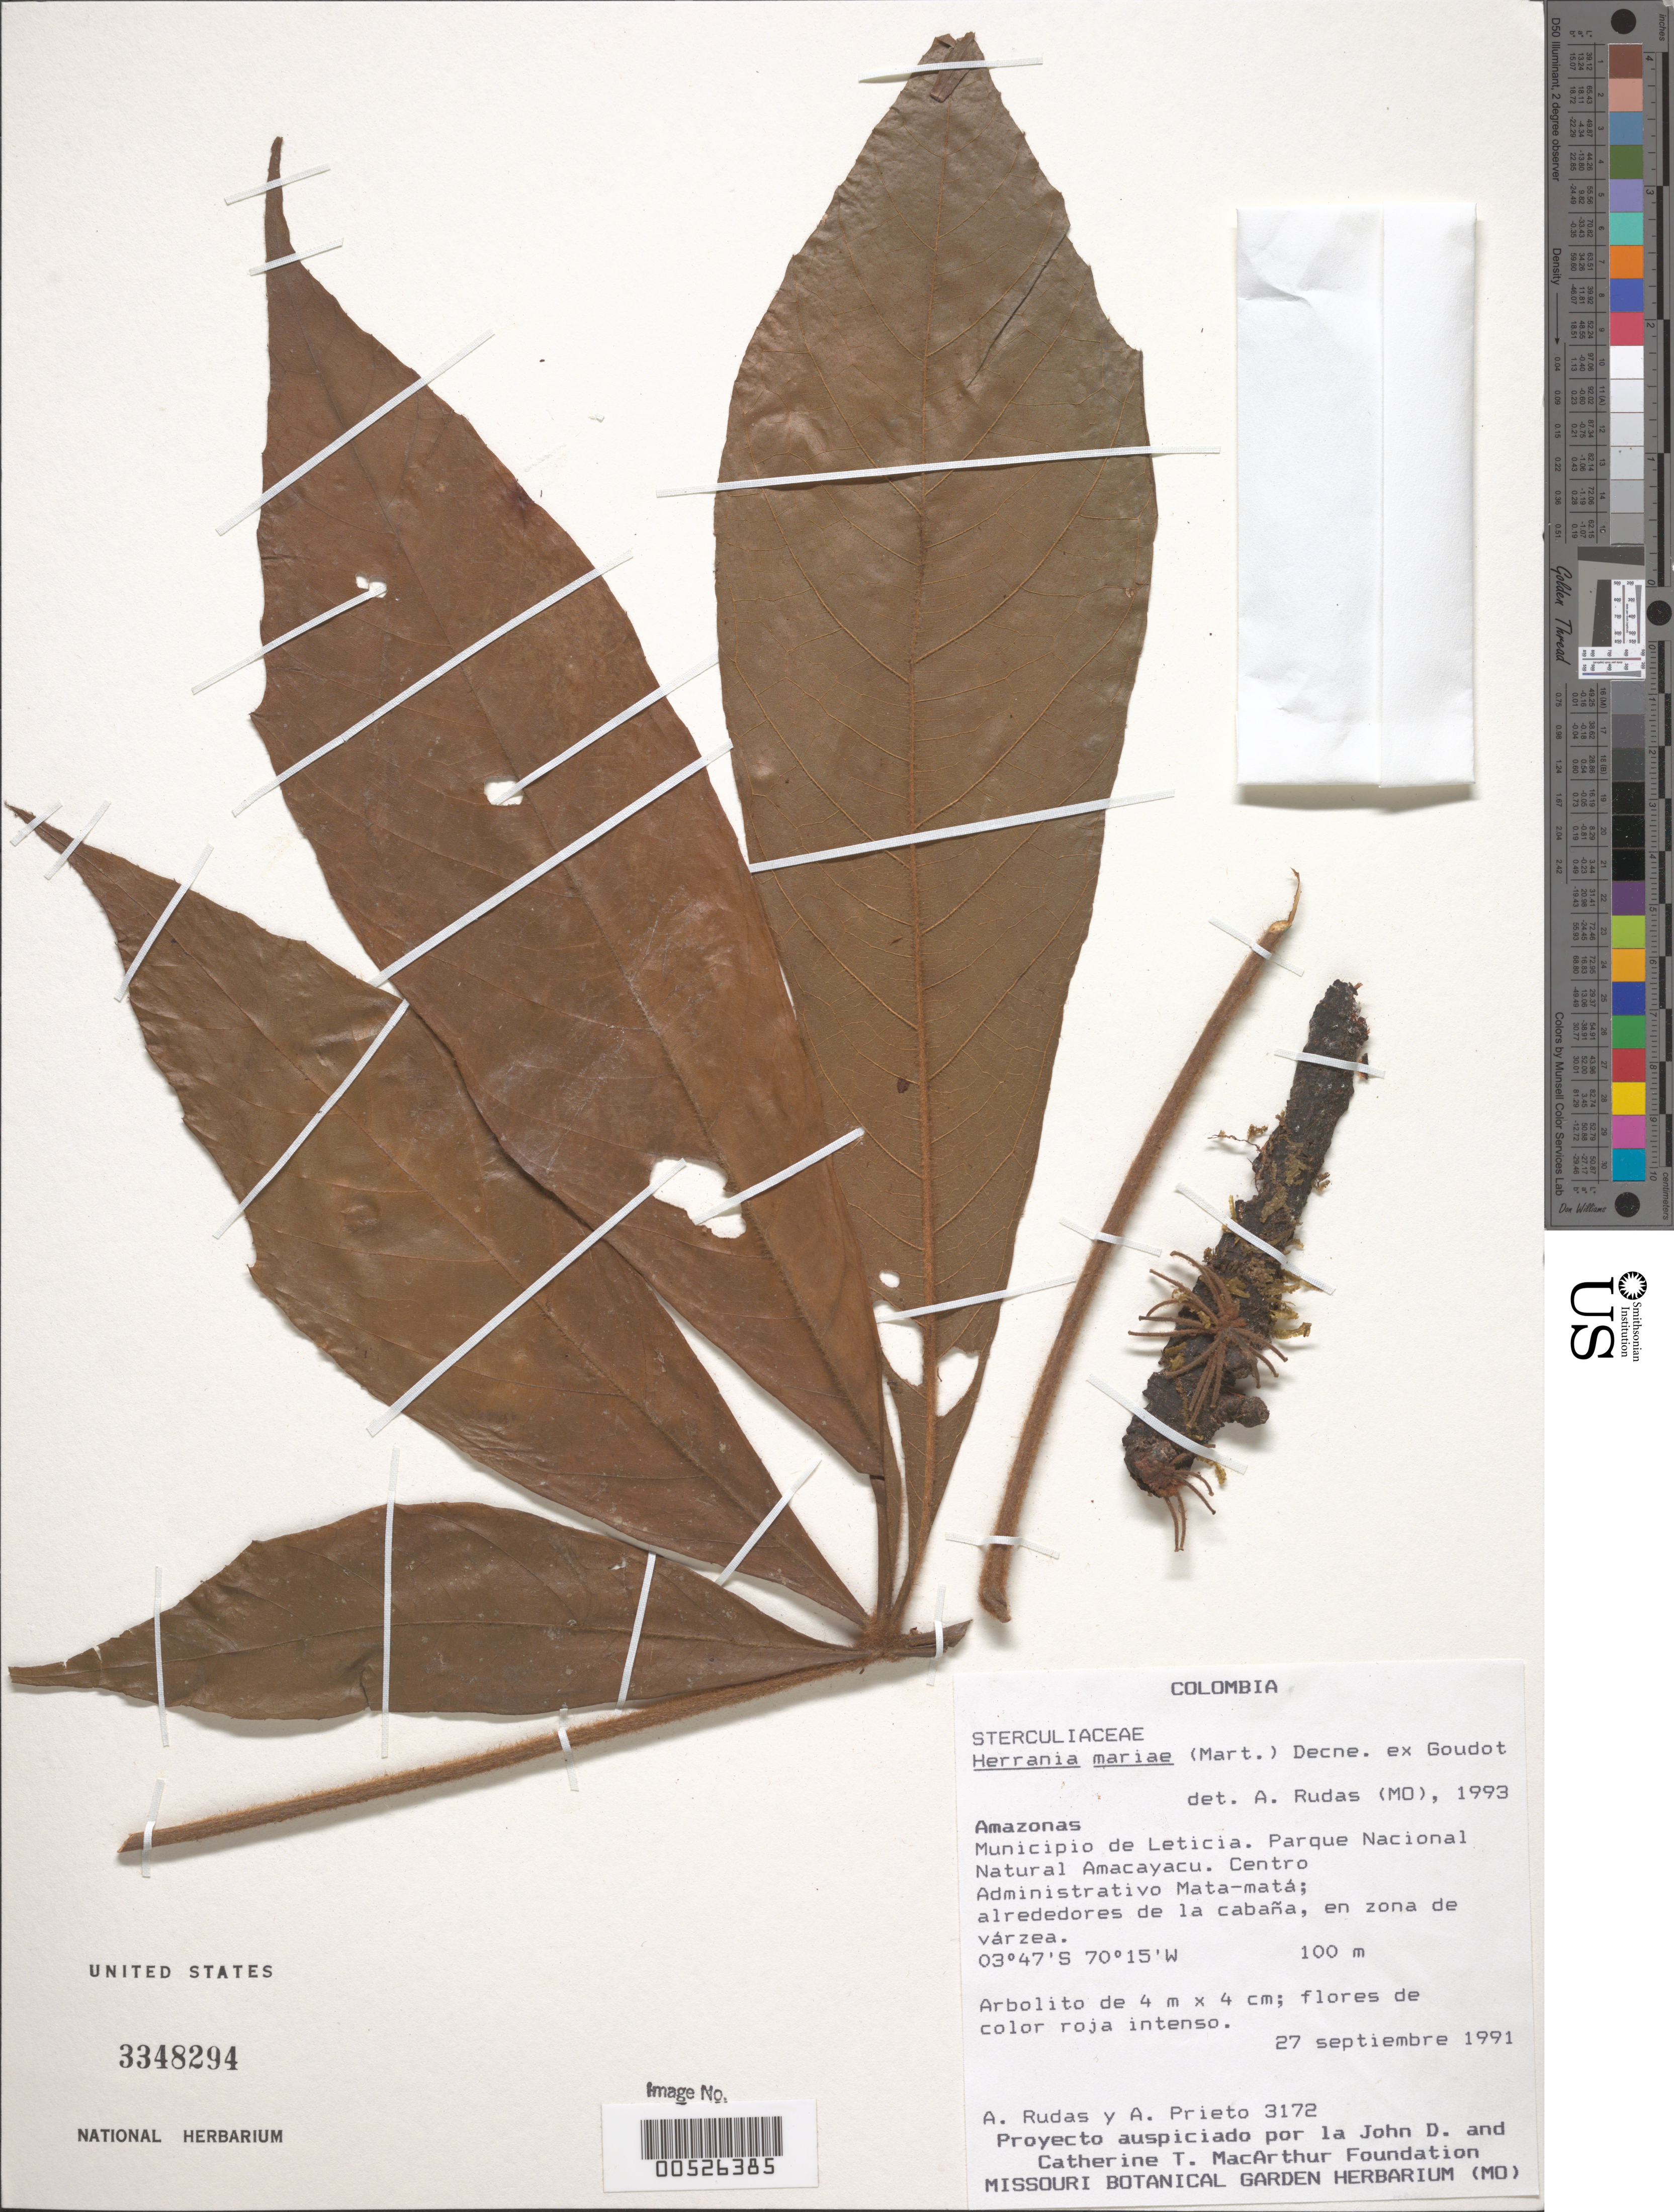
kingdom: Plantae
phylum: Tracheophyta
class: Magnoliopsida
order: Malvales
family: Malvaceae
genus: Herrania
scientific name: Herrania nitida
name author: (Poepp.) R.E. Schult.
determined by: Colli-Silva, Matheus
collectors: A. Rudas & A. Prieto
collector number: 3172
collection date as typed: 27 Sep 1991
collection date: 1991-09-27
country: Colombia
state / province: Amazônas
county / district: Leticia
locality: Parque Nacional Natural Amaca-Yacuentro Administrativo Mata-matá; Alrededoresde la Cabaña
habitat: en zona de várzea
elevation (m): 100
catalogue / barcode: US 3348294